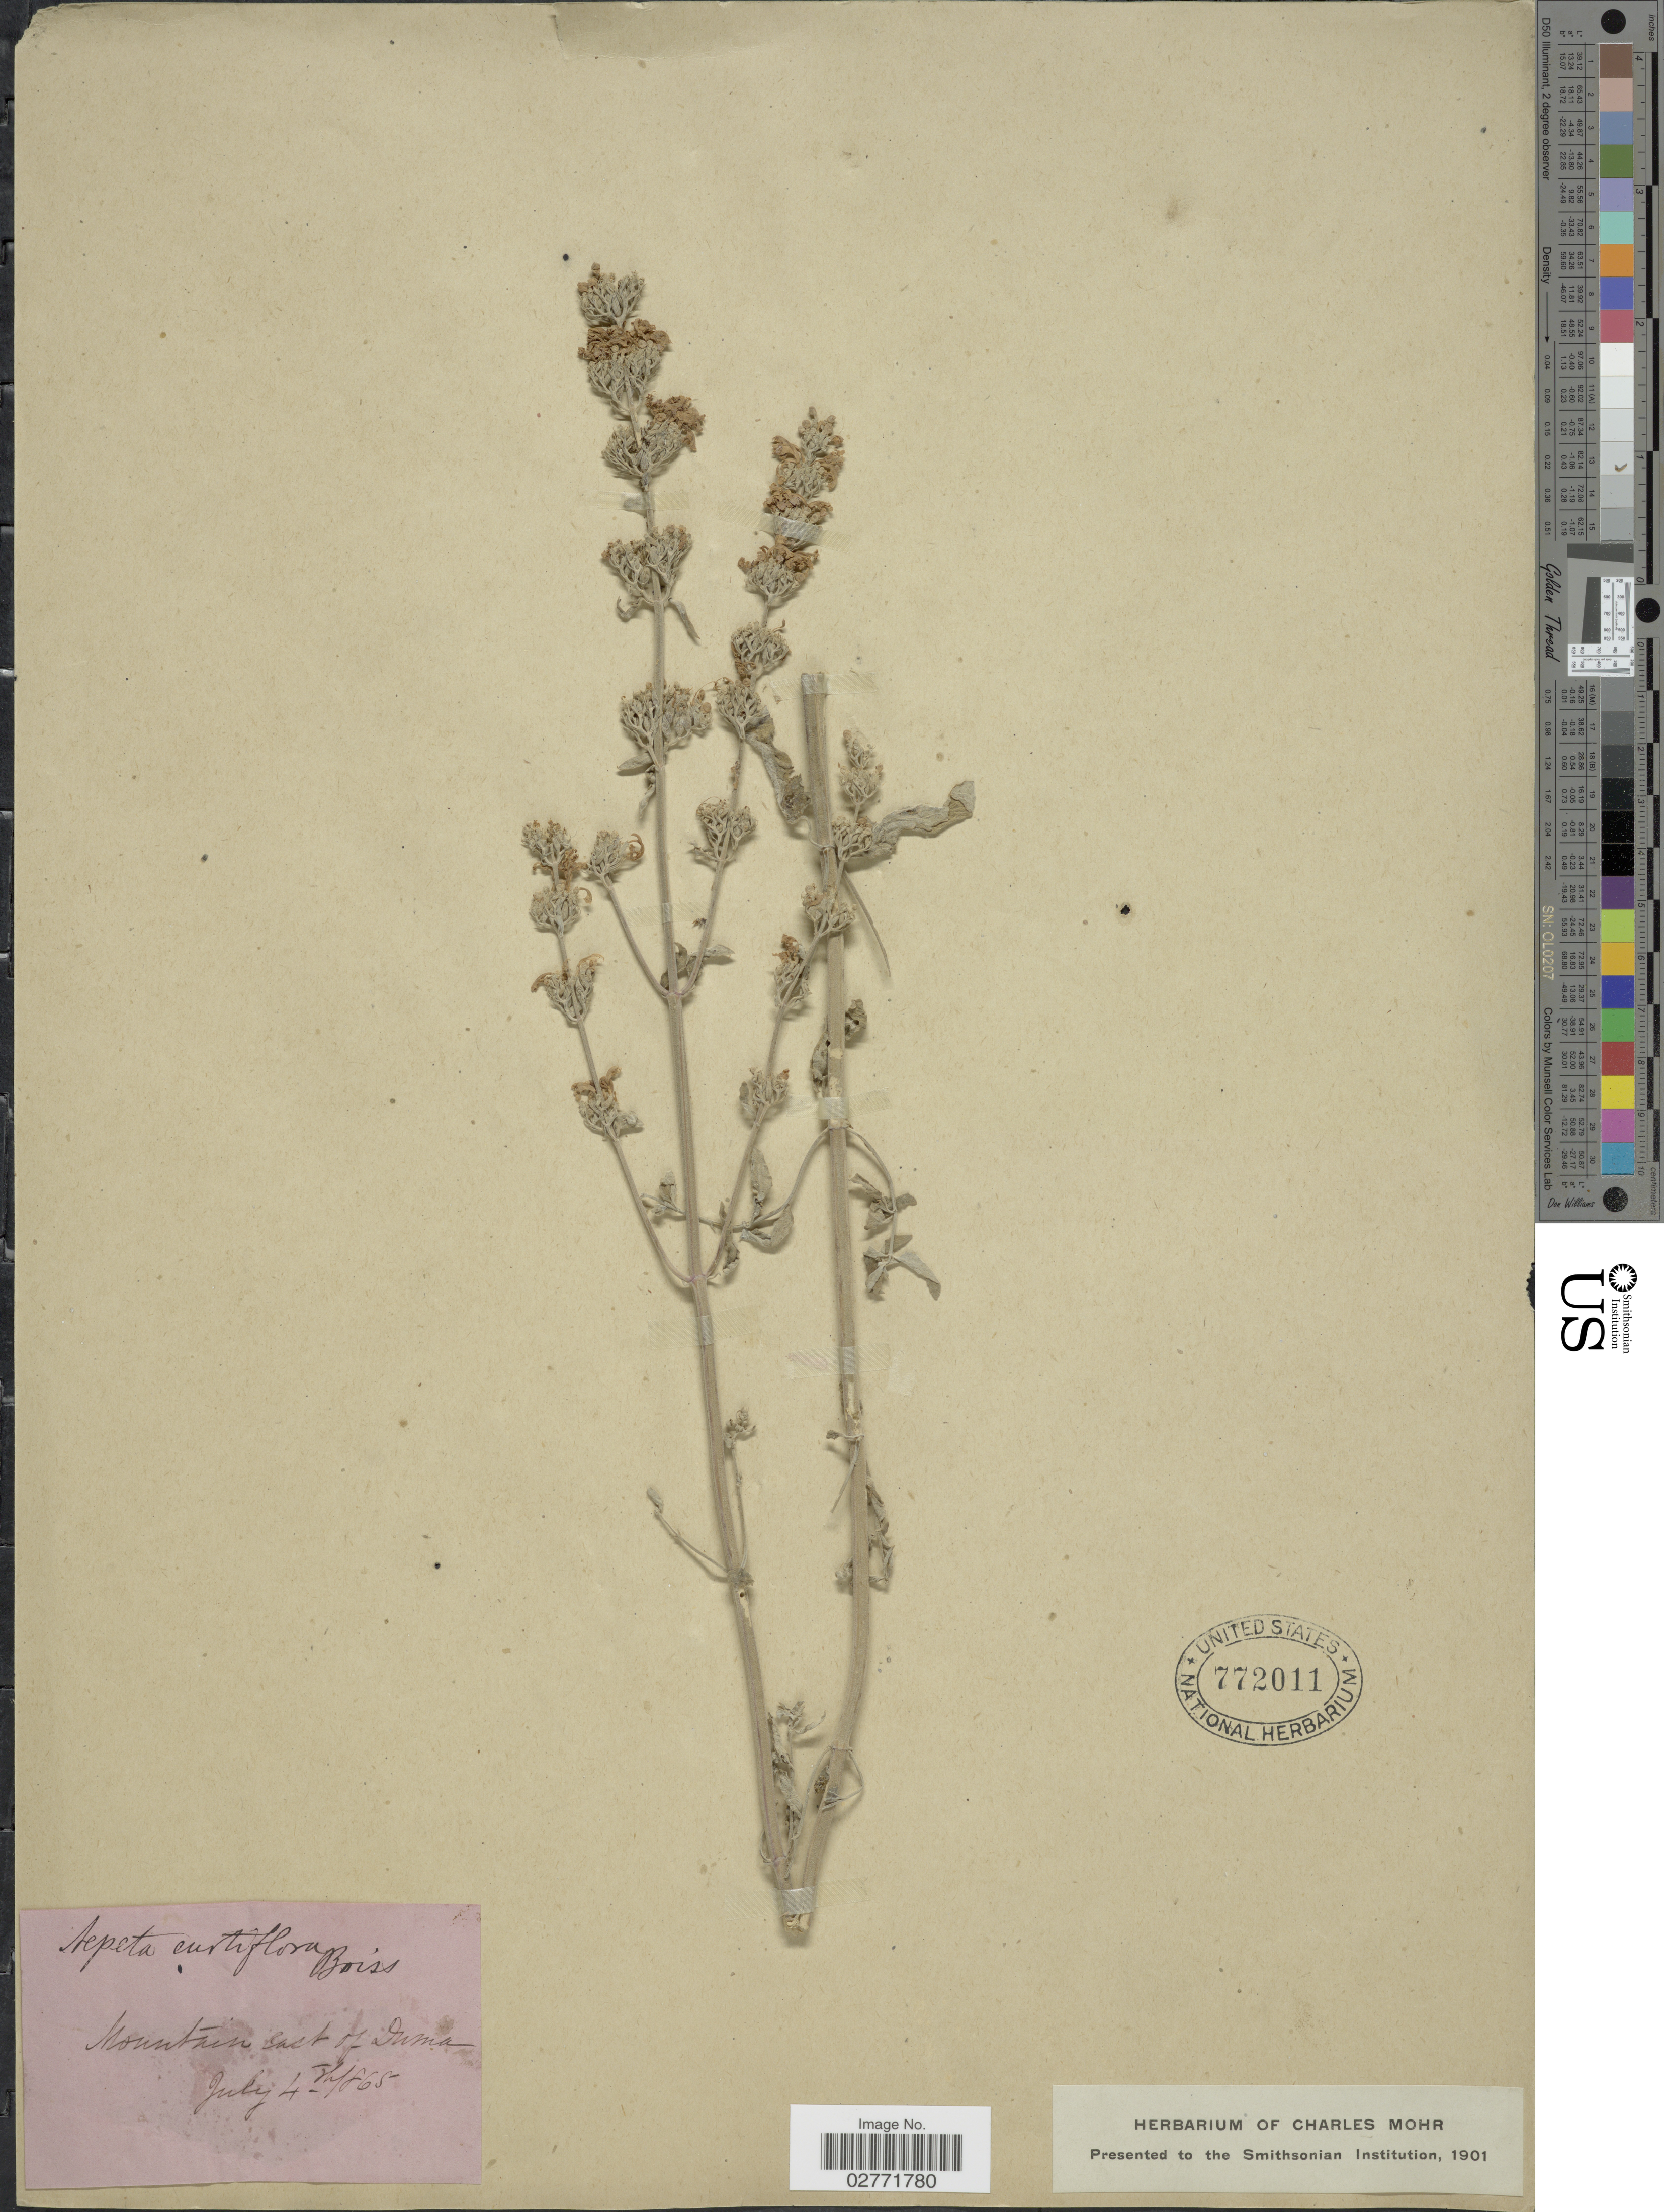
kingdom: Plantae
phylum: Tracheophyta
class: Magnoliopsida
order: Lamiales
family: Lamiaceae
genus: Nepeta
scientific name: Nepeta curviflora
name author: Boiss.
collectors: ex herb. Charles Mohr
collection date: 1865-07-04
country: Israel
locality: Mountain East of Duma.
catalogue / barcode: US 772011